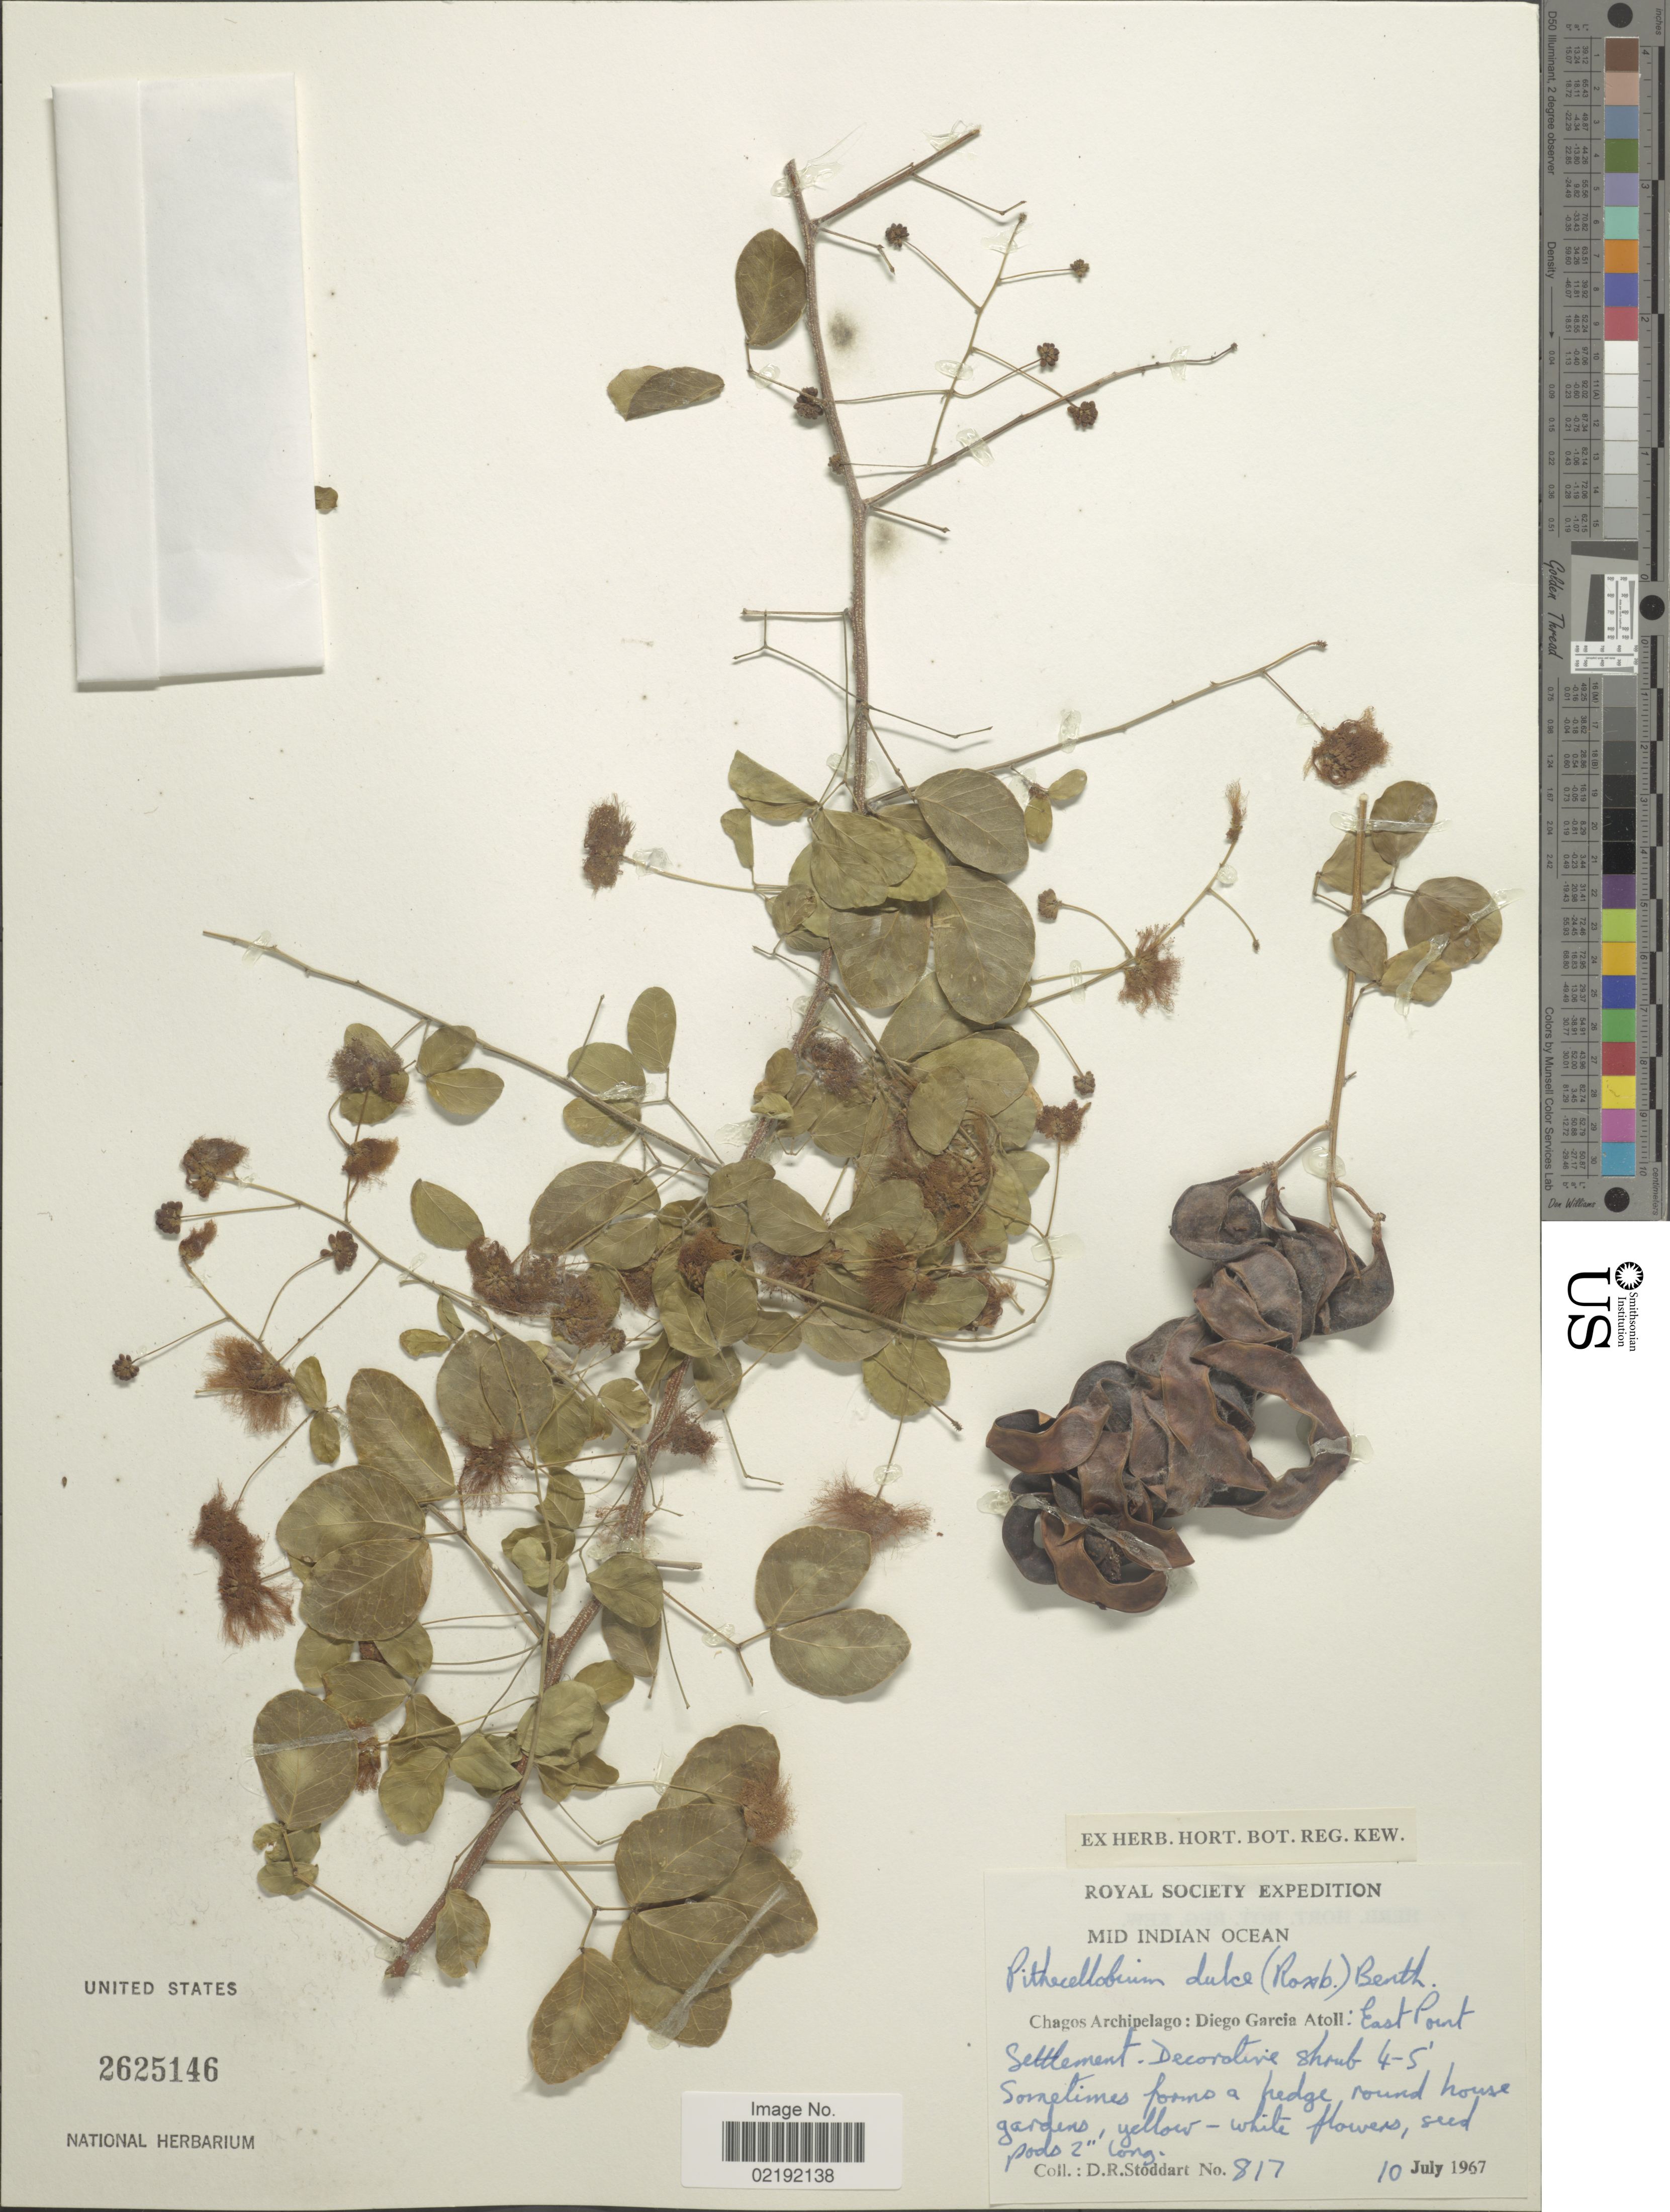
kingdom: Plantae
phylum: Tracheophyta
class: Magnoliopsida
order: Fabales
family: Fabaceae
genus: Pithecellobium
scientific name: Pithecellobium dulce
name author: (Roxb.) Benth.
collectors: D. R. Stoddart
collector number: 817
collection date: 1967-07-10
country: British Indian Ocean Territory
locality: Mid Indian Ocean. Chagos Archipelago: Diego Garcia Atoll: East Point Settlement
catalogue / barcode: US 2625146